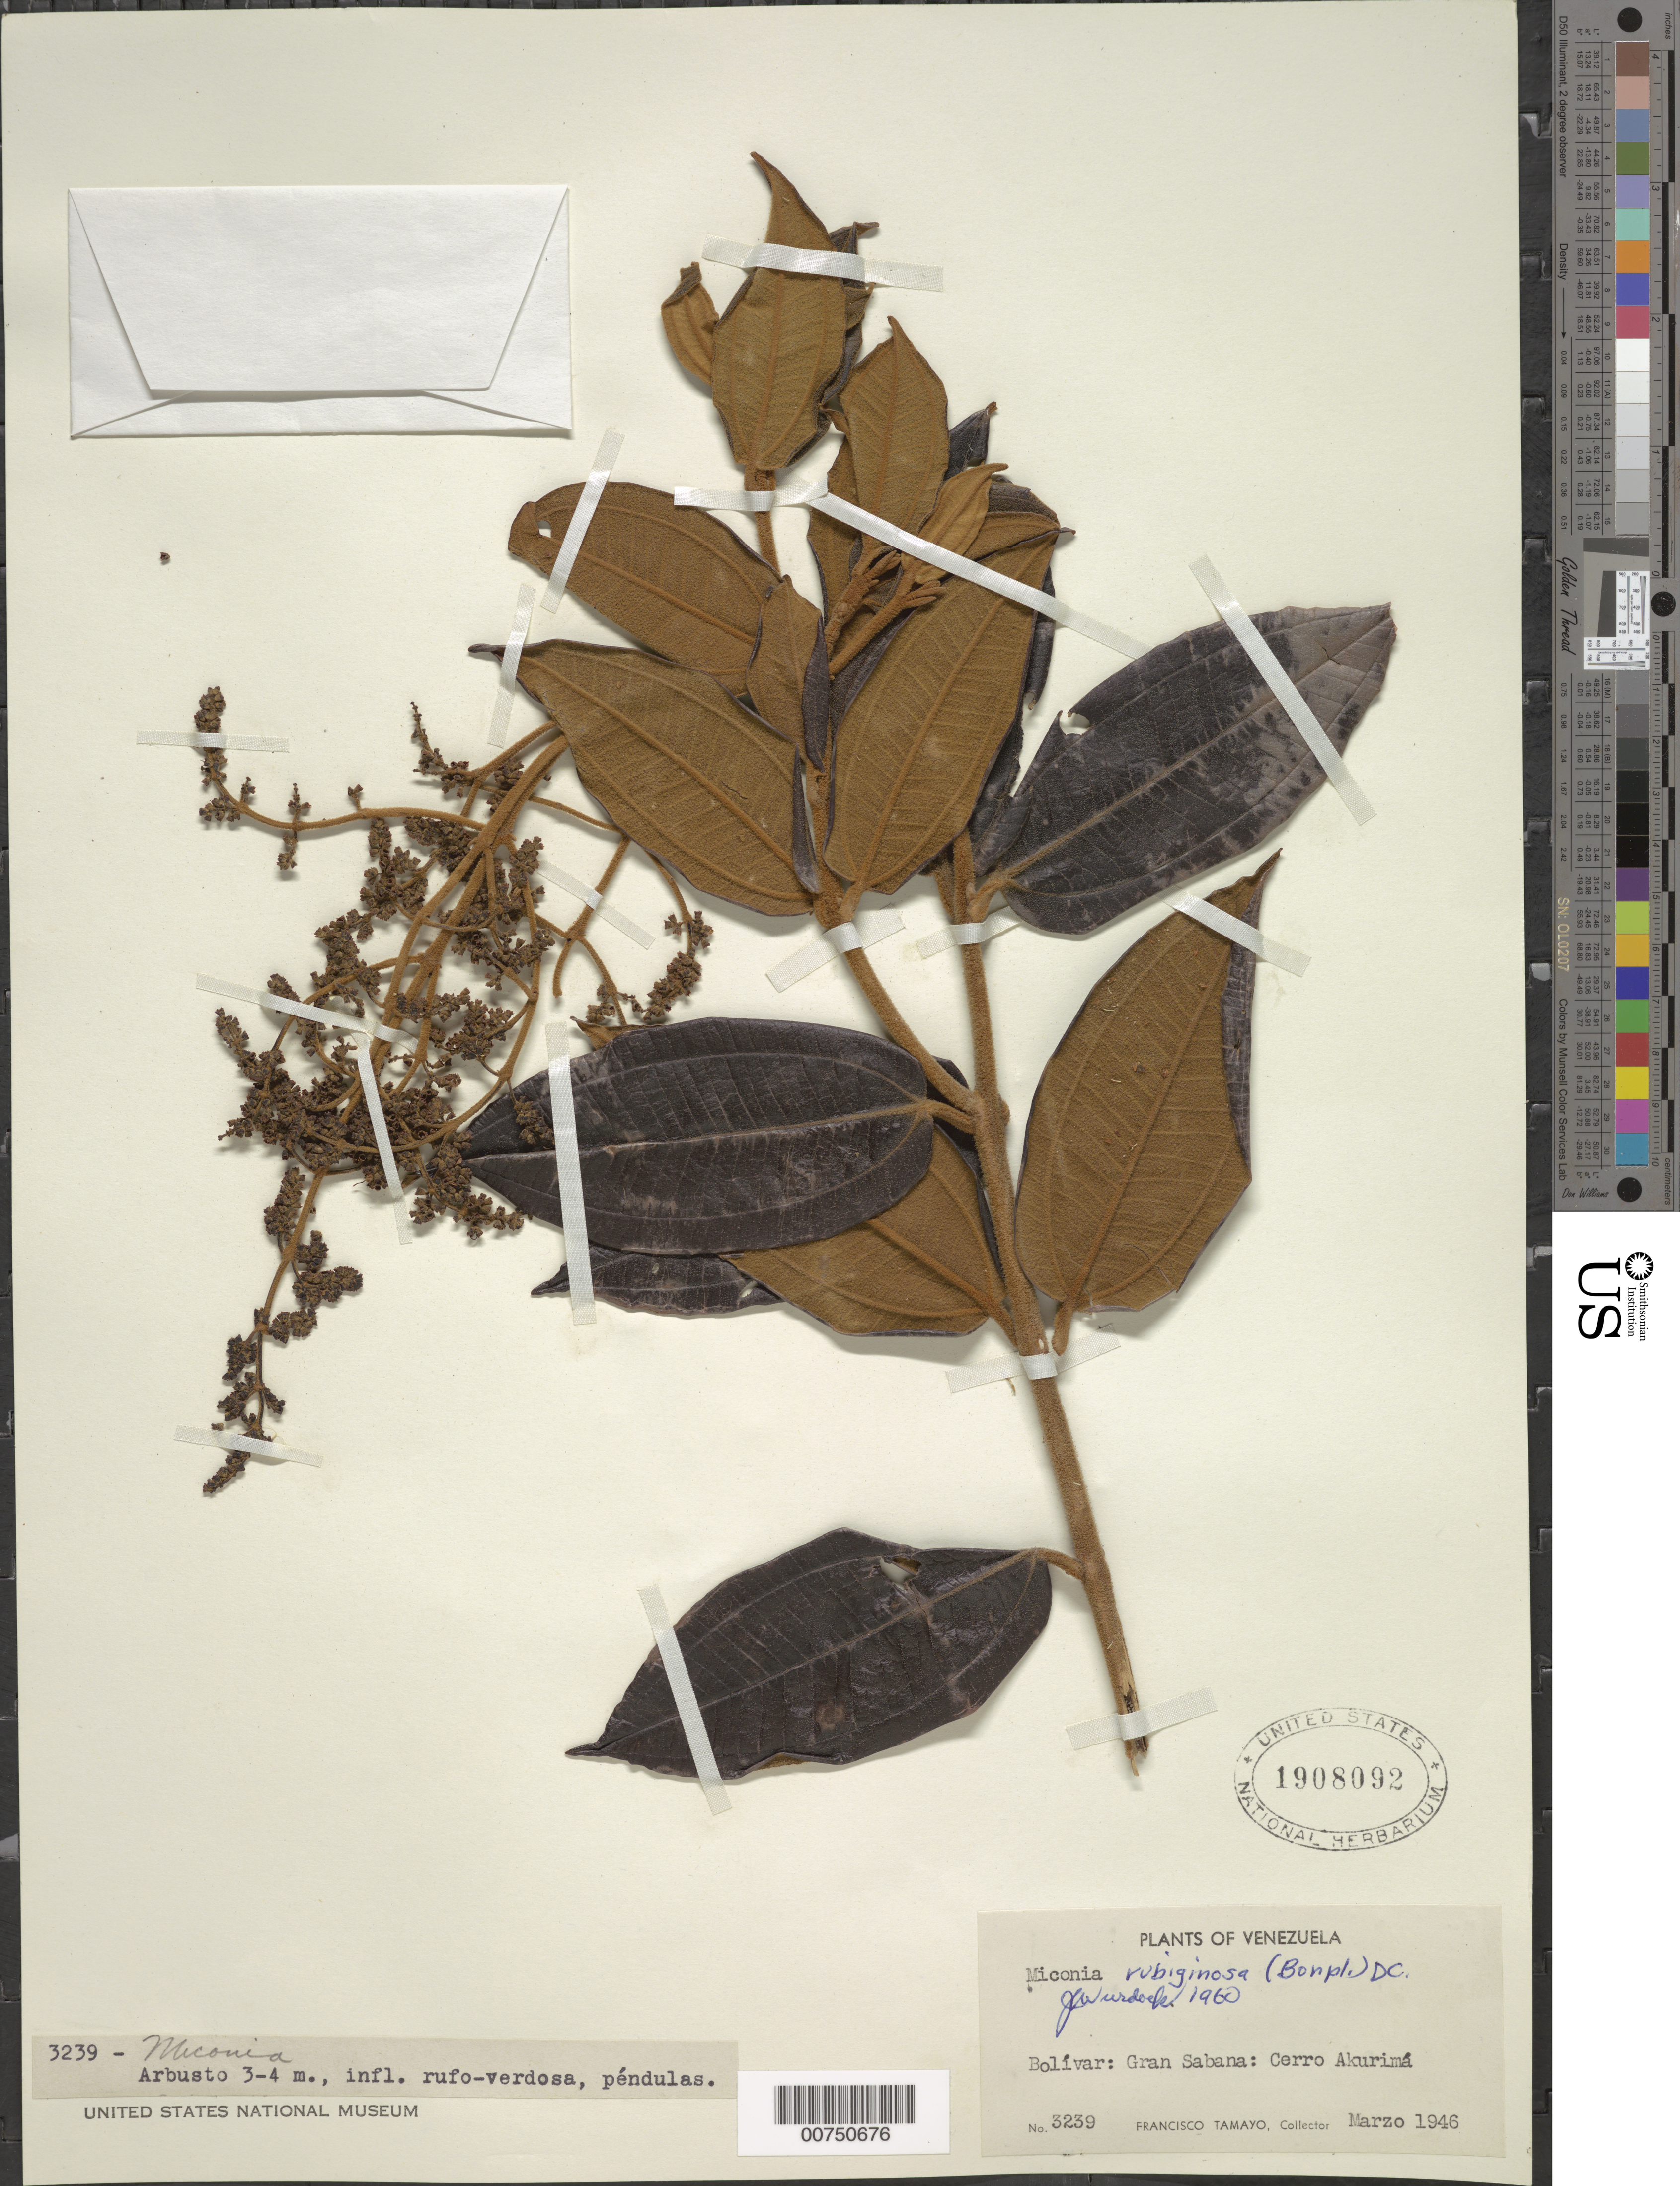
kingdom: Plantae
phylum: Tracheophyta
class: Magnoliopsida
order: Myrtales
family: Melastomataceae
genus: Miconia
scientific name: Miconia rubiginosa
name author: (Bonpl.) DC.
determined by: Wurdack, John J., (US), US (UNITED STATES)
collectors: F. Tamayo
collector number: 3239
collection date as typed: Mar-46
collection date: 1946-03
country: Venezuela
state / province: Bolívar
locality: Gran Sabana, Cerro Akurimá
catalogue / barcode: US 1908092